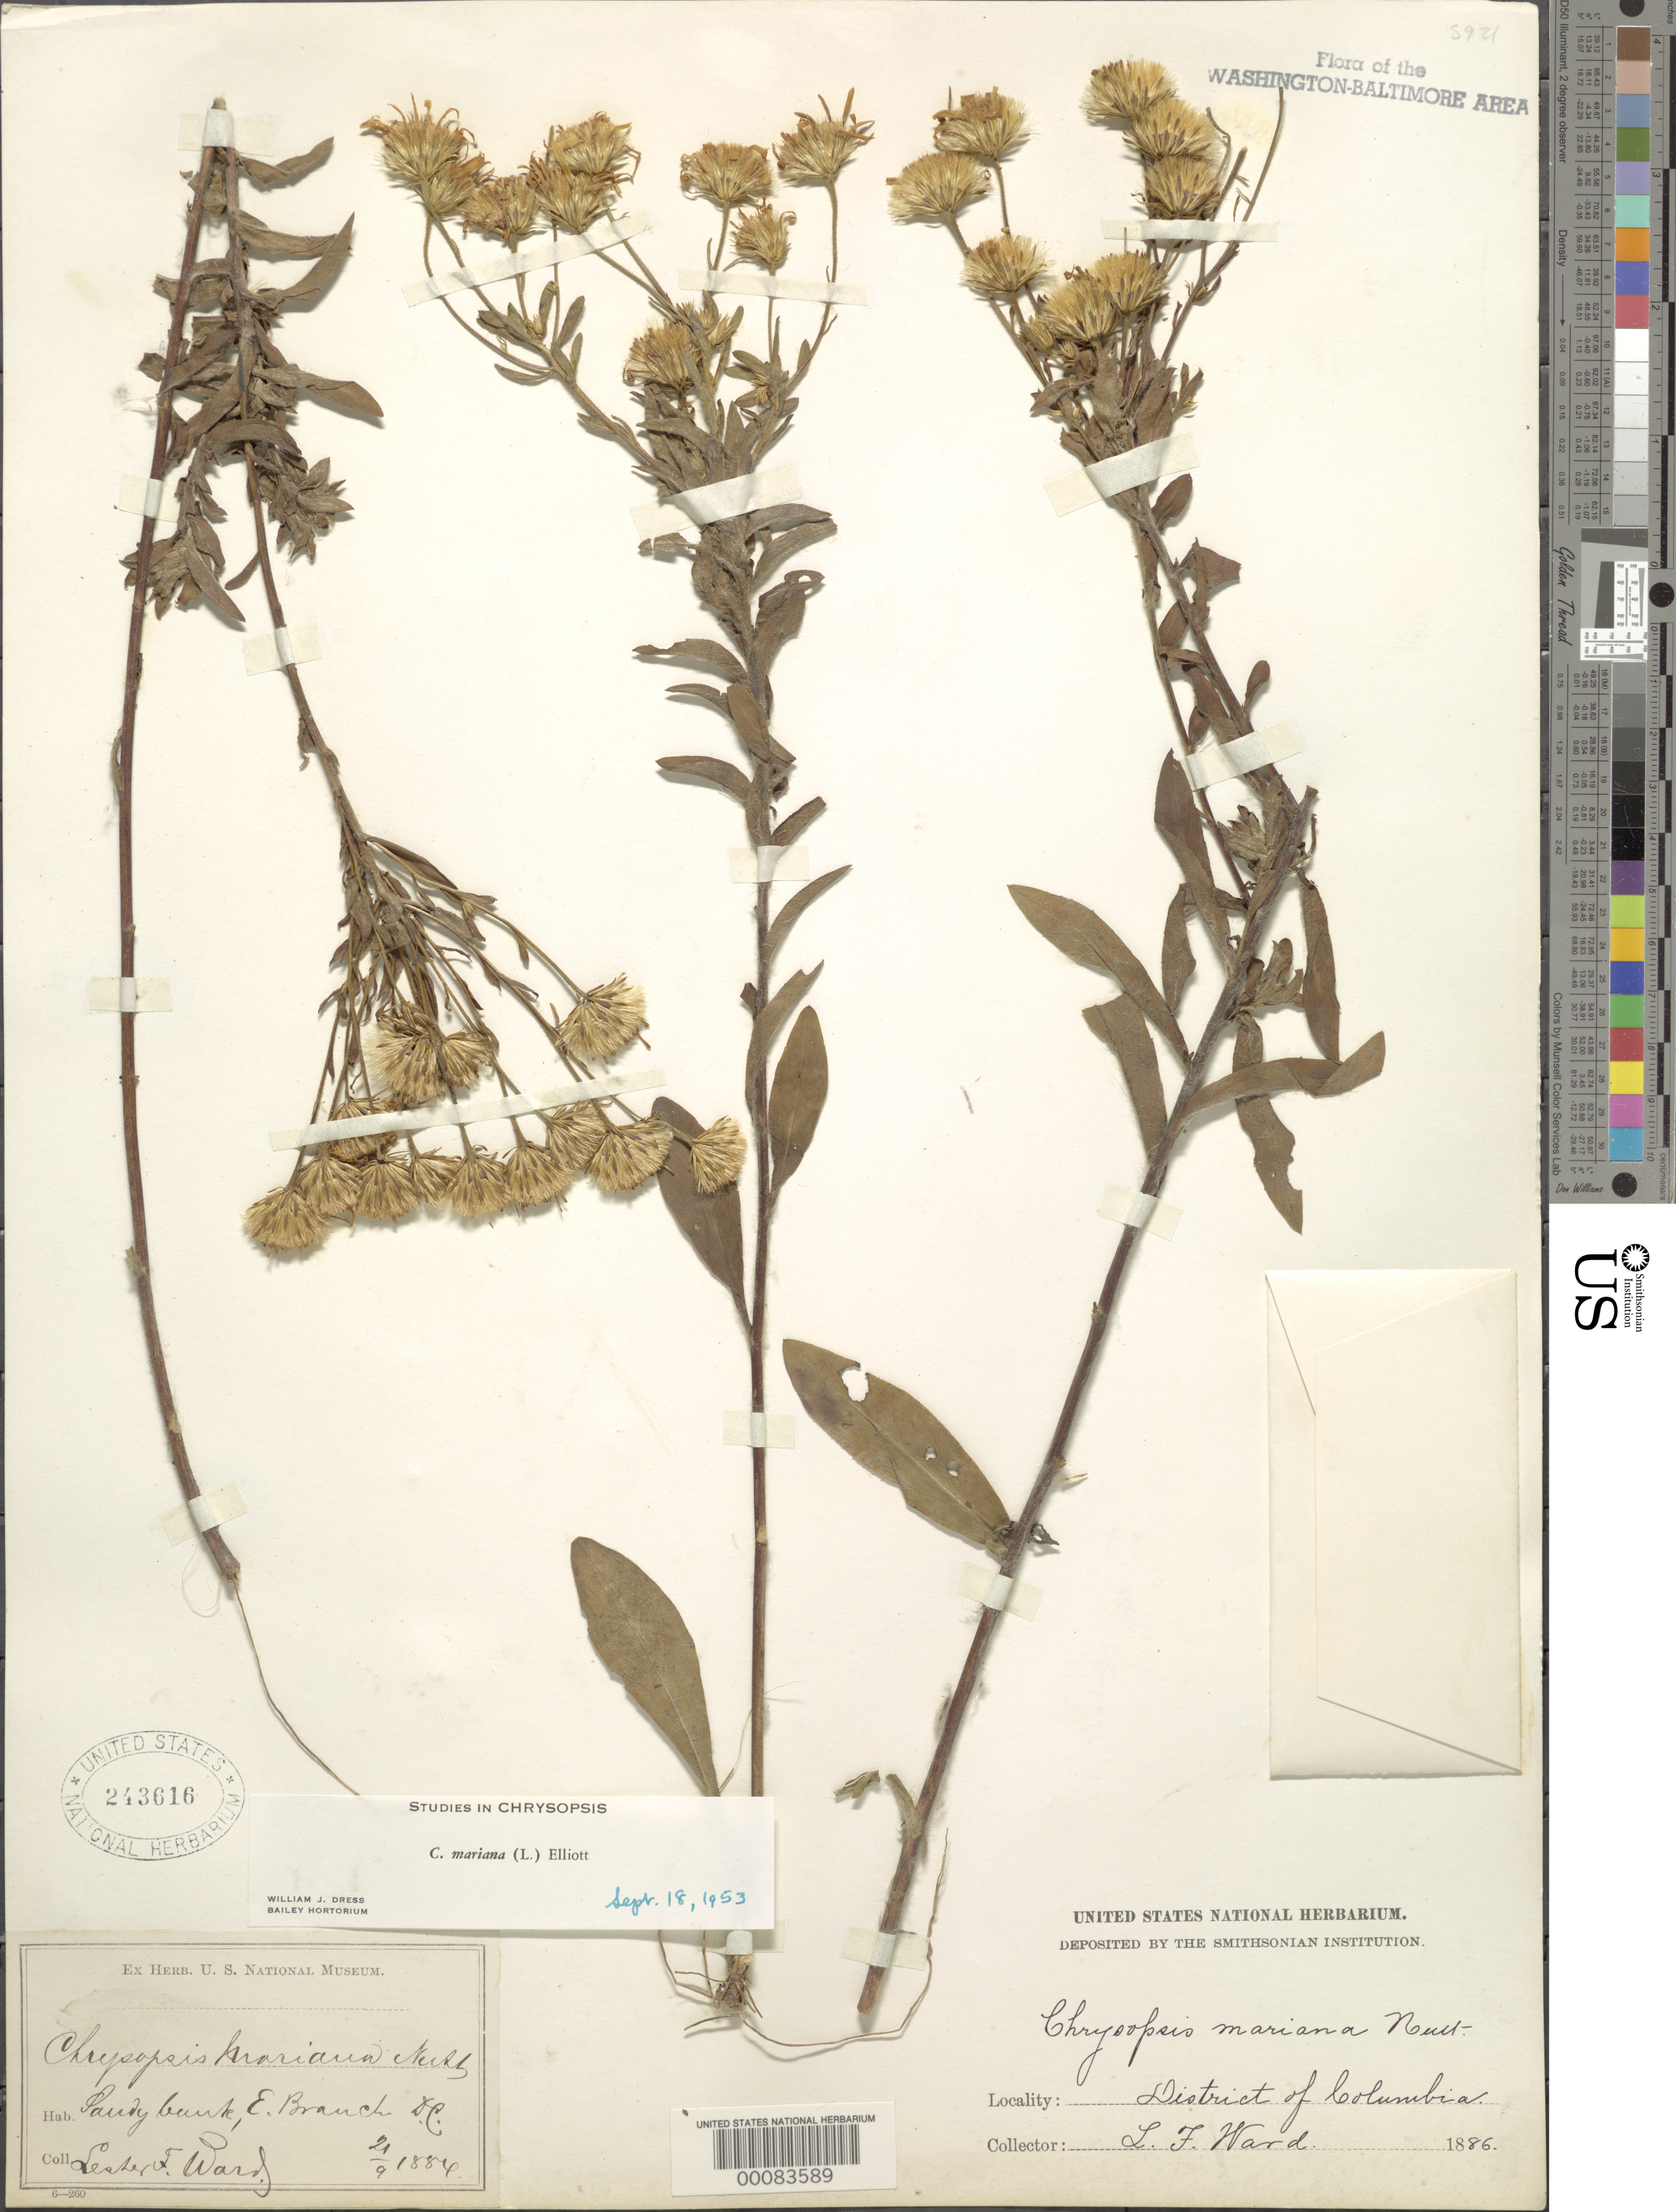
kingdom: Plantae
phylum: Tracheophyta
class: Magnoliopsida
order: Asterales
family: Asteraceae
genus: Chrysopsis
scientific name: Chrysopsis mariana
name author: (L.) Elliott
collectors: L. F. Ward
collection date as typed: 02 Sep 1886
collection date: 1886-09-02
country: United States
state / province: District of Columbia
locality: East Branch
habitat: Sandy bank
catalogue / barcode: US 243616